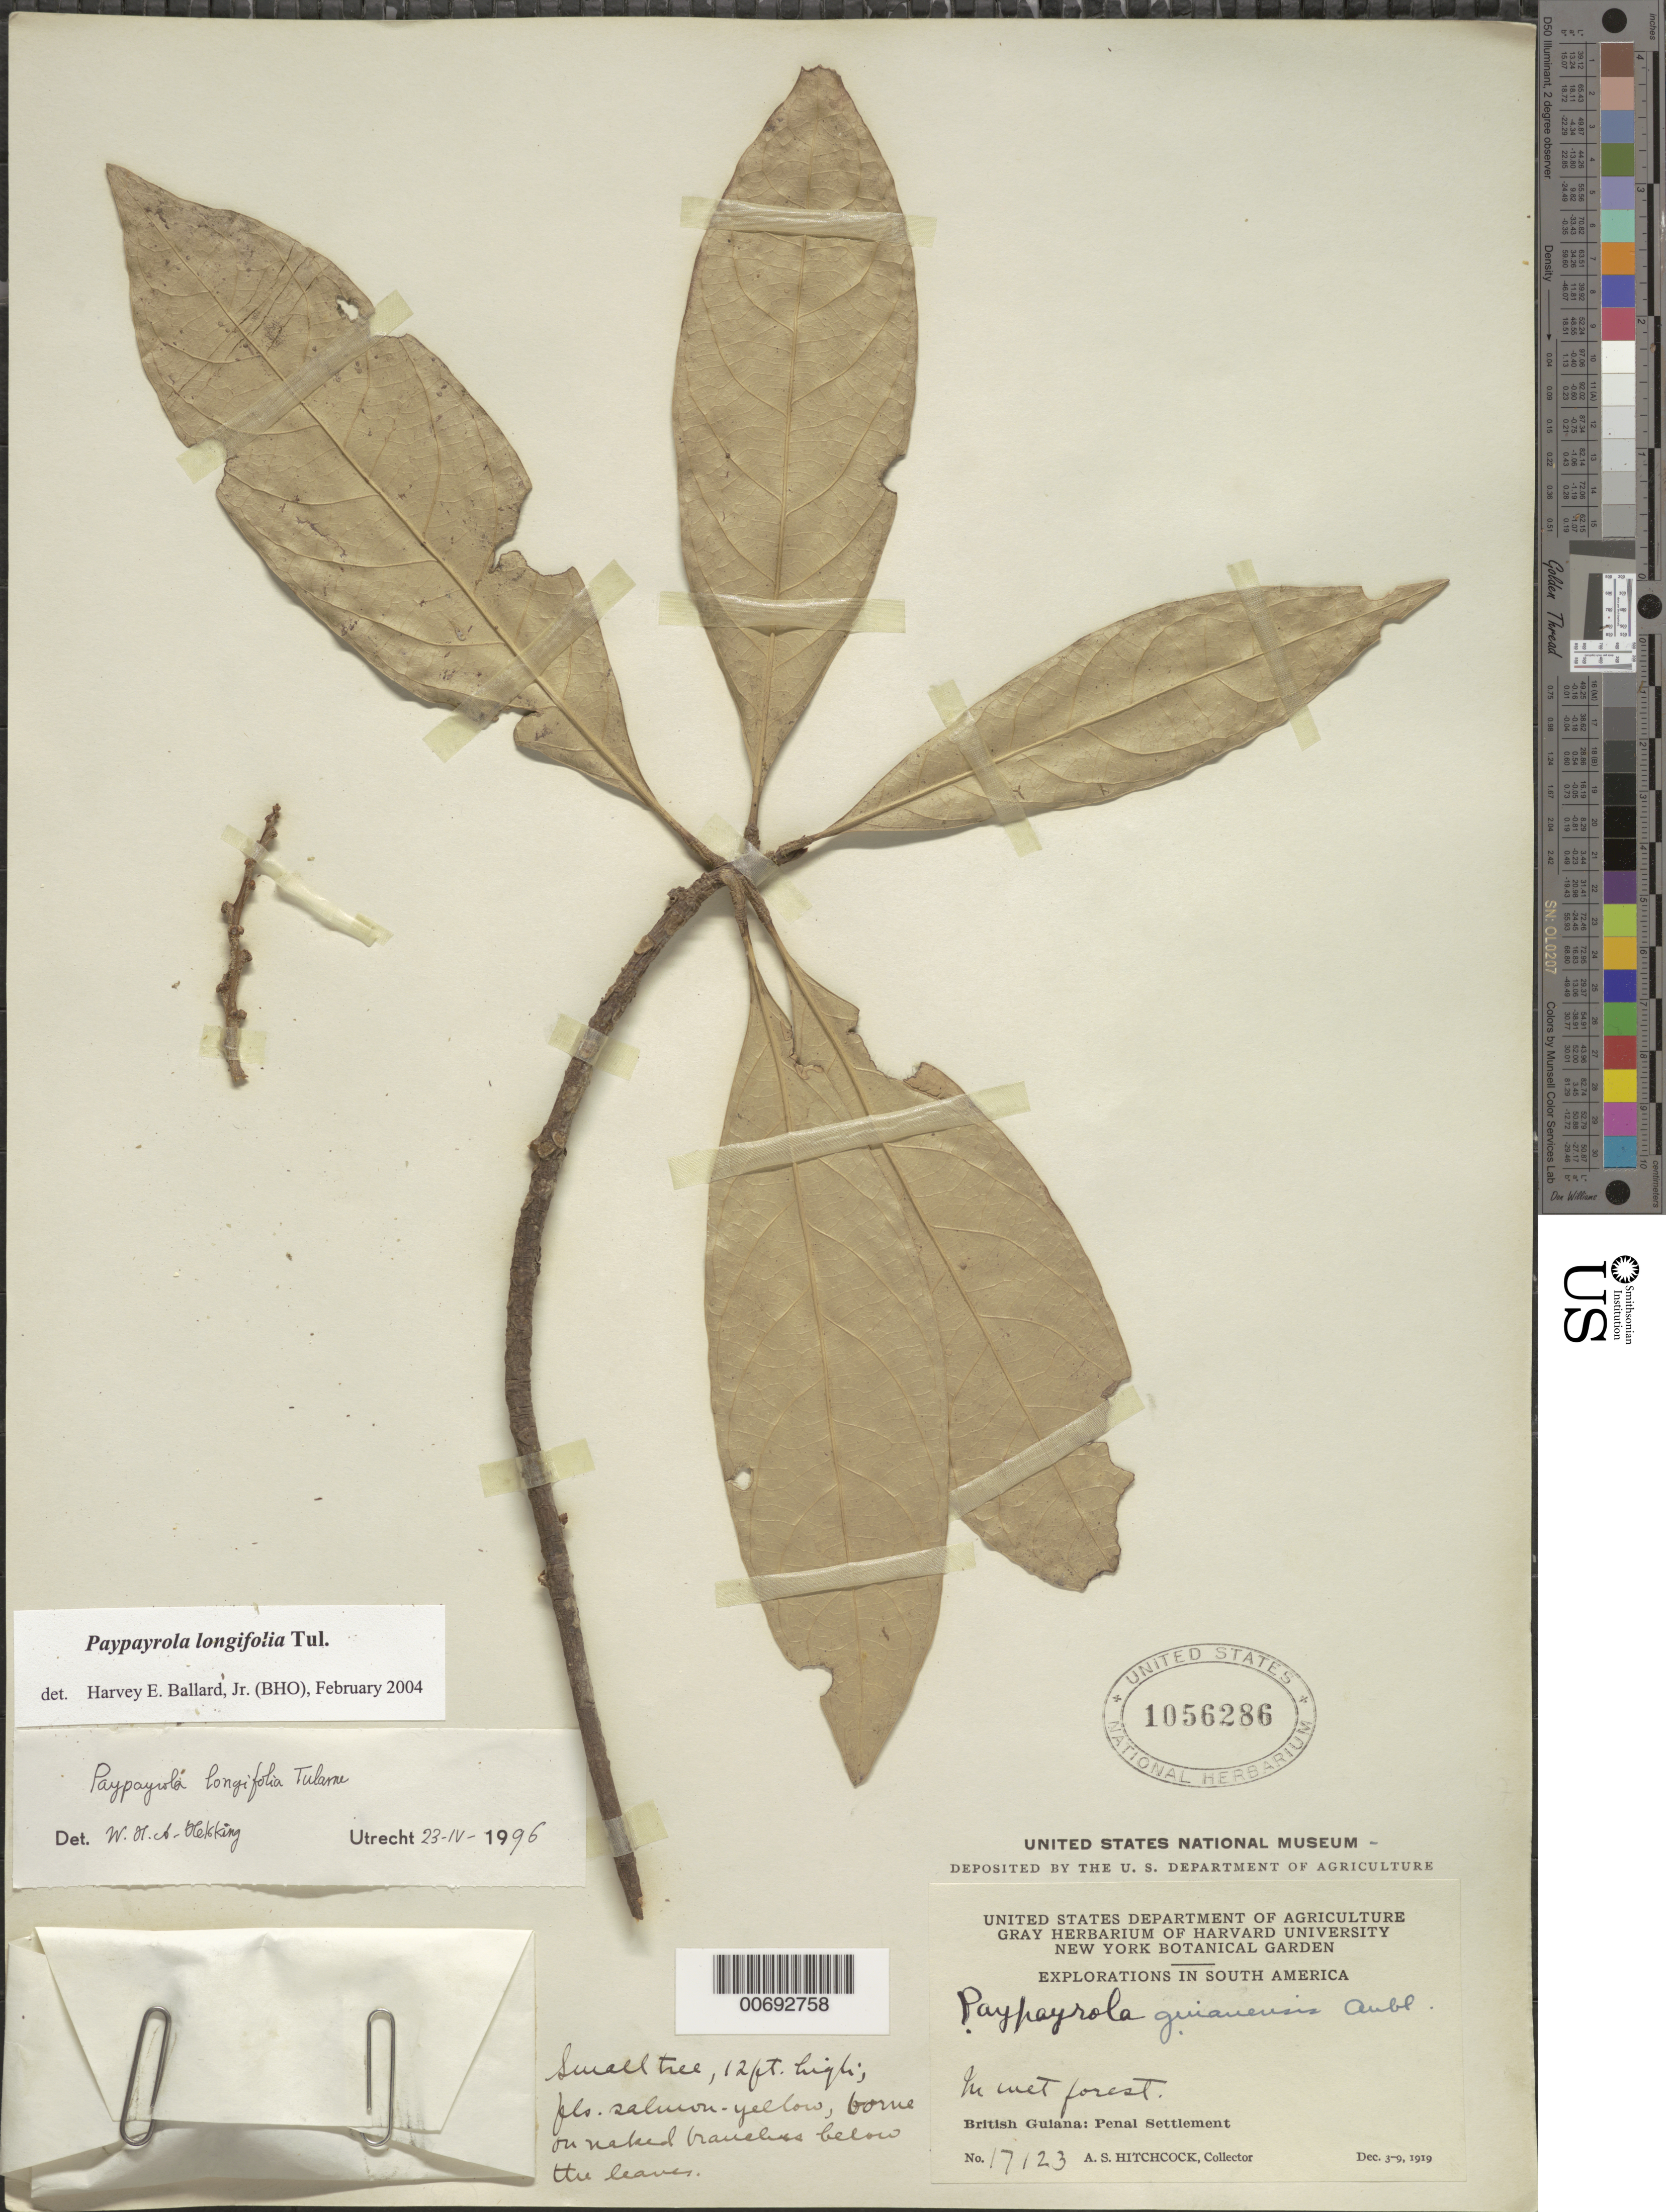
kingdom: Plantae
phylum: Tracheophyta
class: Magnoliopsida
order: Malpighiales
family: Violaceae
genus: Paypayrola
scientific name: Paypayrola longifolia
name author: Tul.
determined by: Ballard, Harvey E.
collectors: A. S. Hitchcock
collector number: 17123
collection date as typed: Dec. 3-9, 1919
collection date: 1919-12-03/1919-12-09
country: Guyana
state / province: Cuyuni-Mazaruni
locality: Penal Settlement, on W side of Essequibo River, near mouth of Mazaruni River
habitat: Wet forest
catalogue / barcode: US 1056286